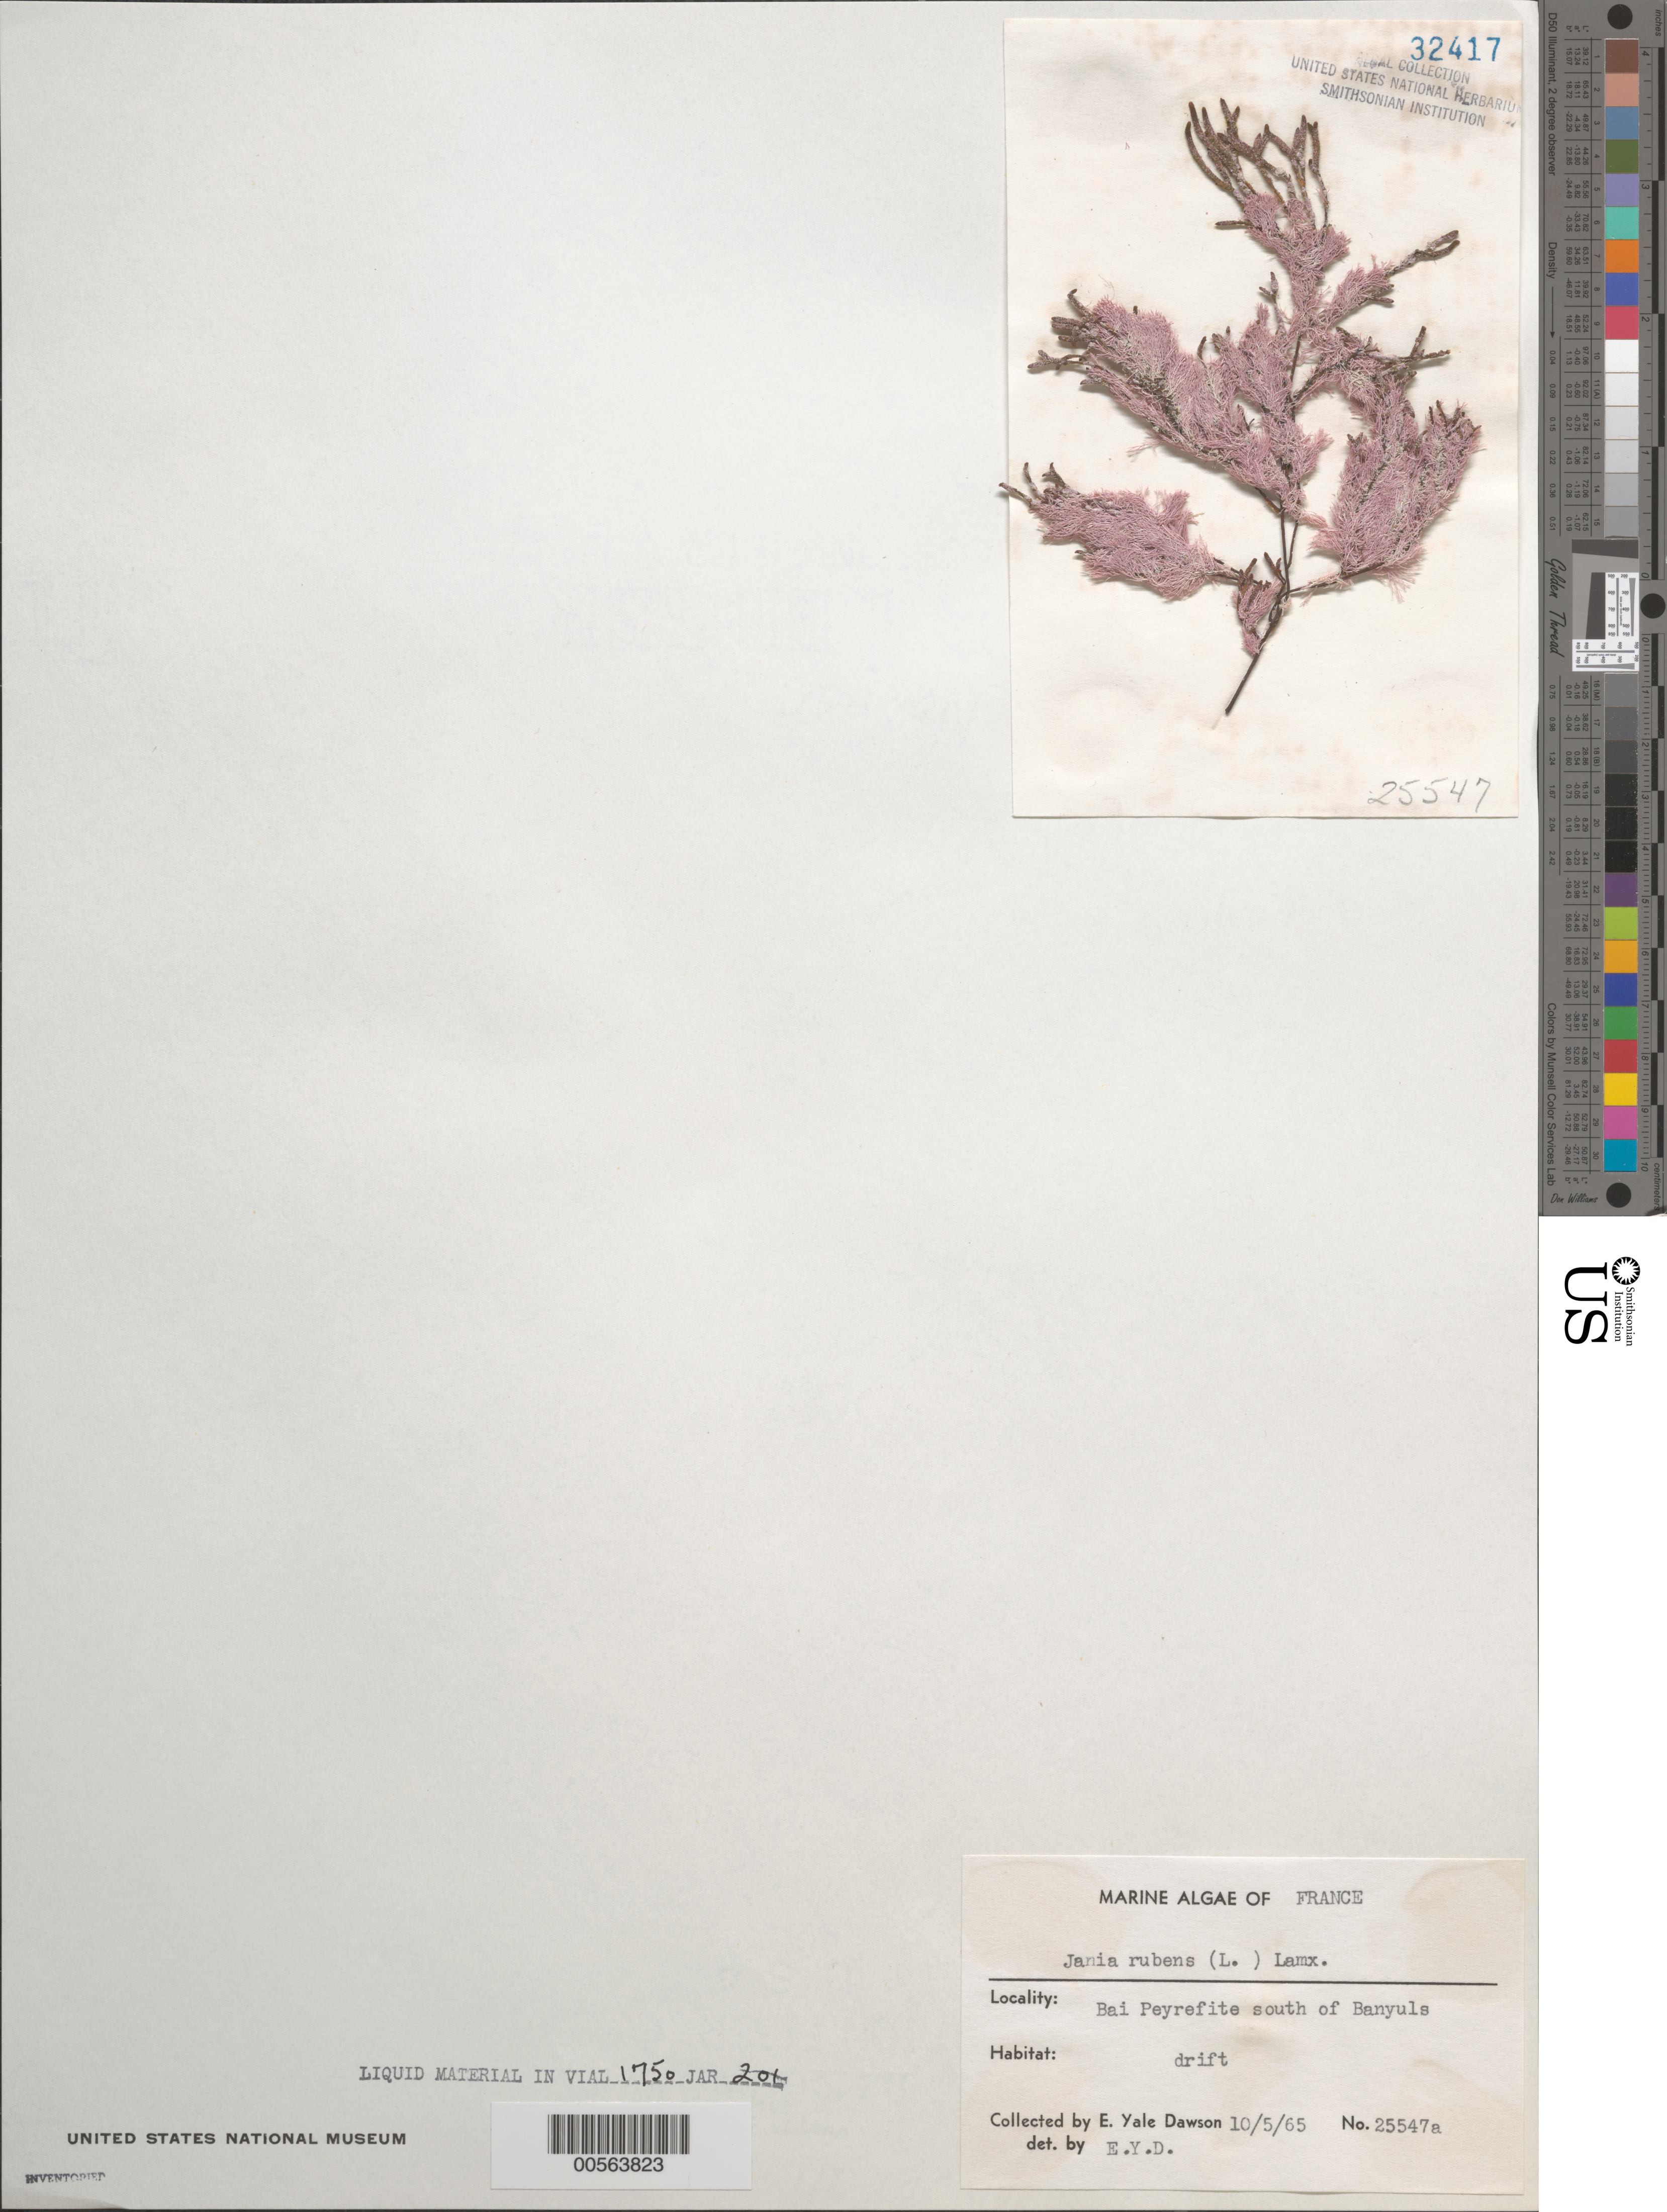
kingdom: Plantae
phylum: Rhodophyta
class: Florideophyceae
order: Corallinales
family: Corallinaceae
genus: Jania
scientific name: Jania rubens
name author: (L.) J.V.Lamouroux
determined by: Dawson, E. Y.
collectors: E. Y. Dawson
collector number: EYD 25547a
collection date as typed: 05 Oct 1965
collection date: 1965-10-05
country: France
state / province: Occitanie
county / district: Pyrénées-Orientales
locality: Bai Peyrefite south of Banyuls-sur-Mer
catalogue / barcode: US 32417